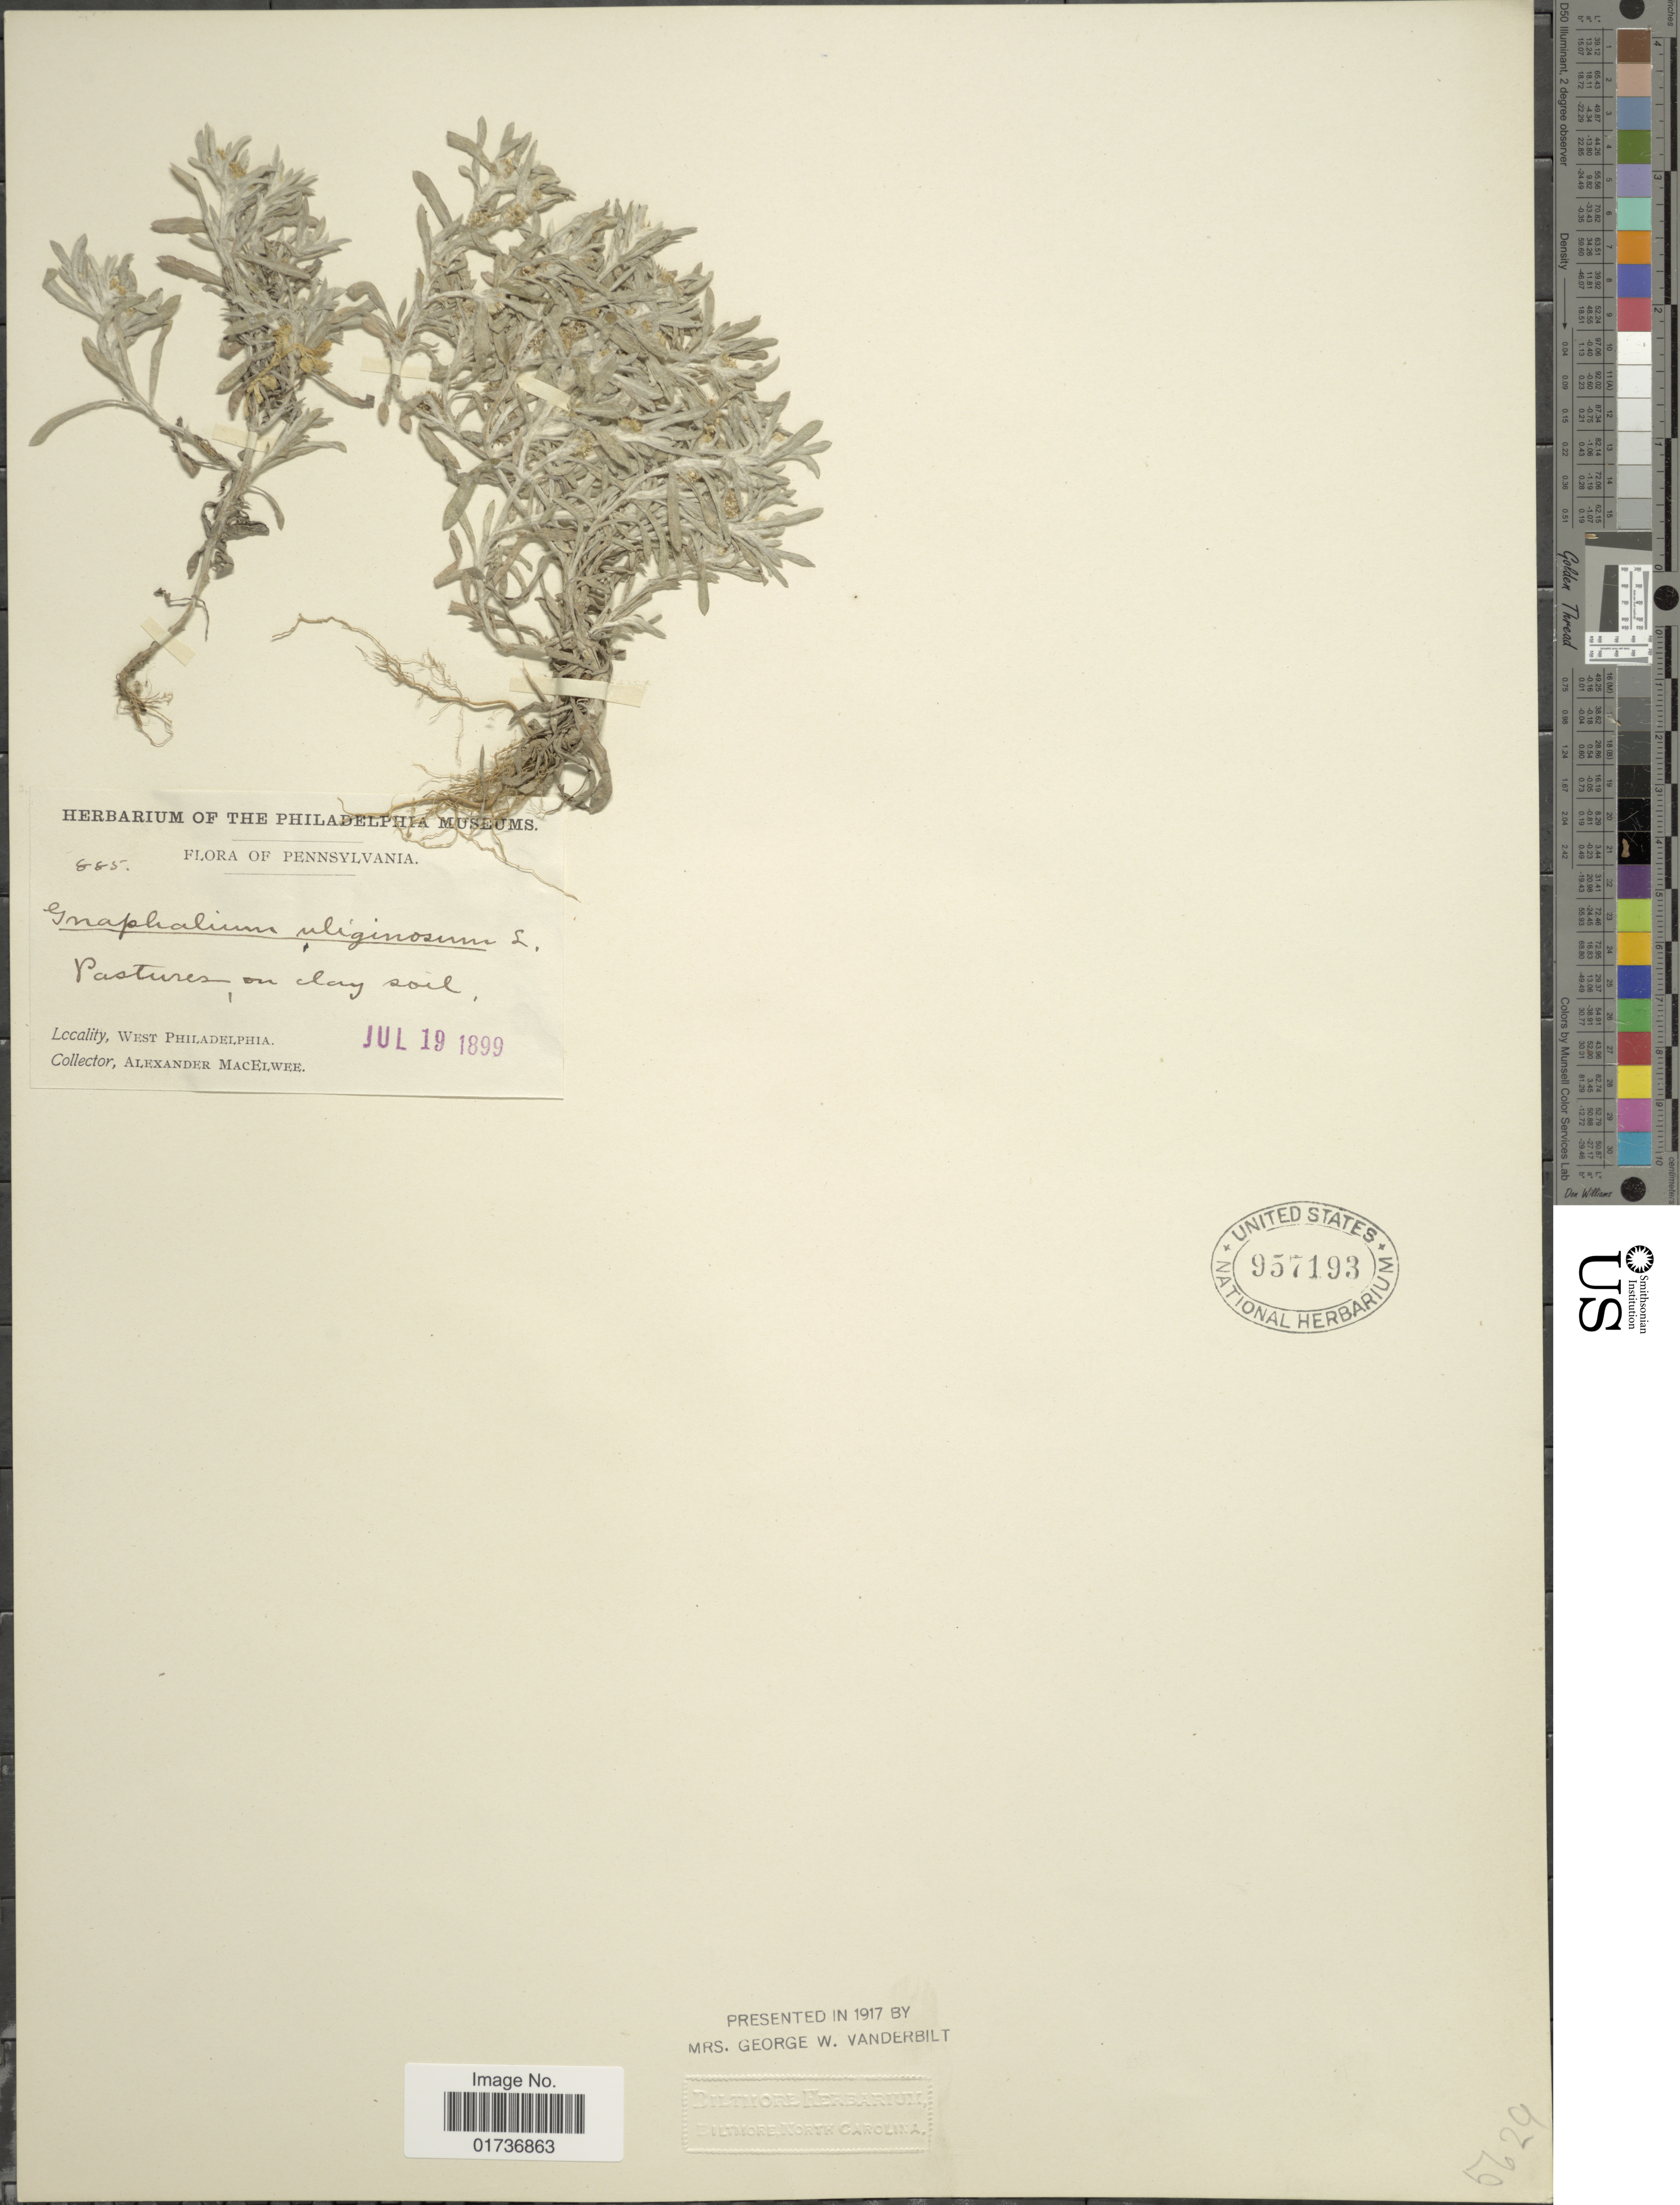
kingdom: Plantae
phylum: Tracheophyta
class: Magnoliopsida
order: Asterales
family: Asteraceae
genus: Gnaphalium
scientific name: Gnaphalium uliginosum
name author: L.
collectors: A. MacElwee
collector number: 885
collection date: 1899-07-19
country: United States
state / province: Pennsylvania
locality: Pastures, on dry soil, West Philadelphia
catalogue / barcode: US 957193